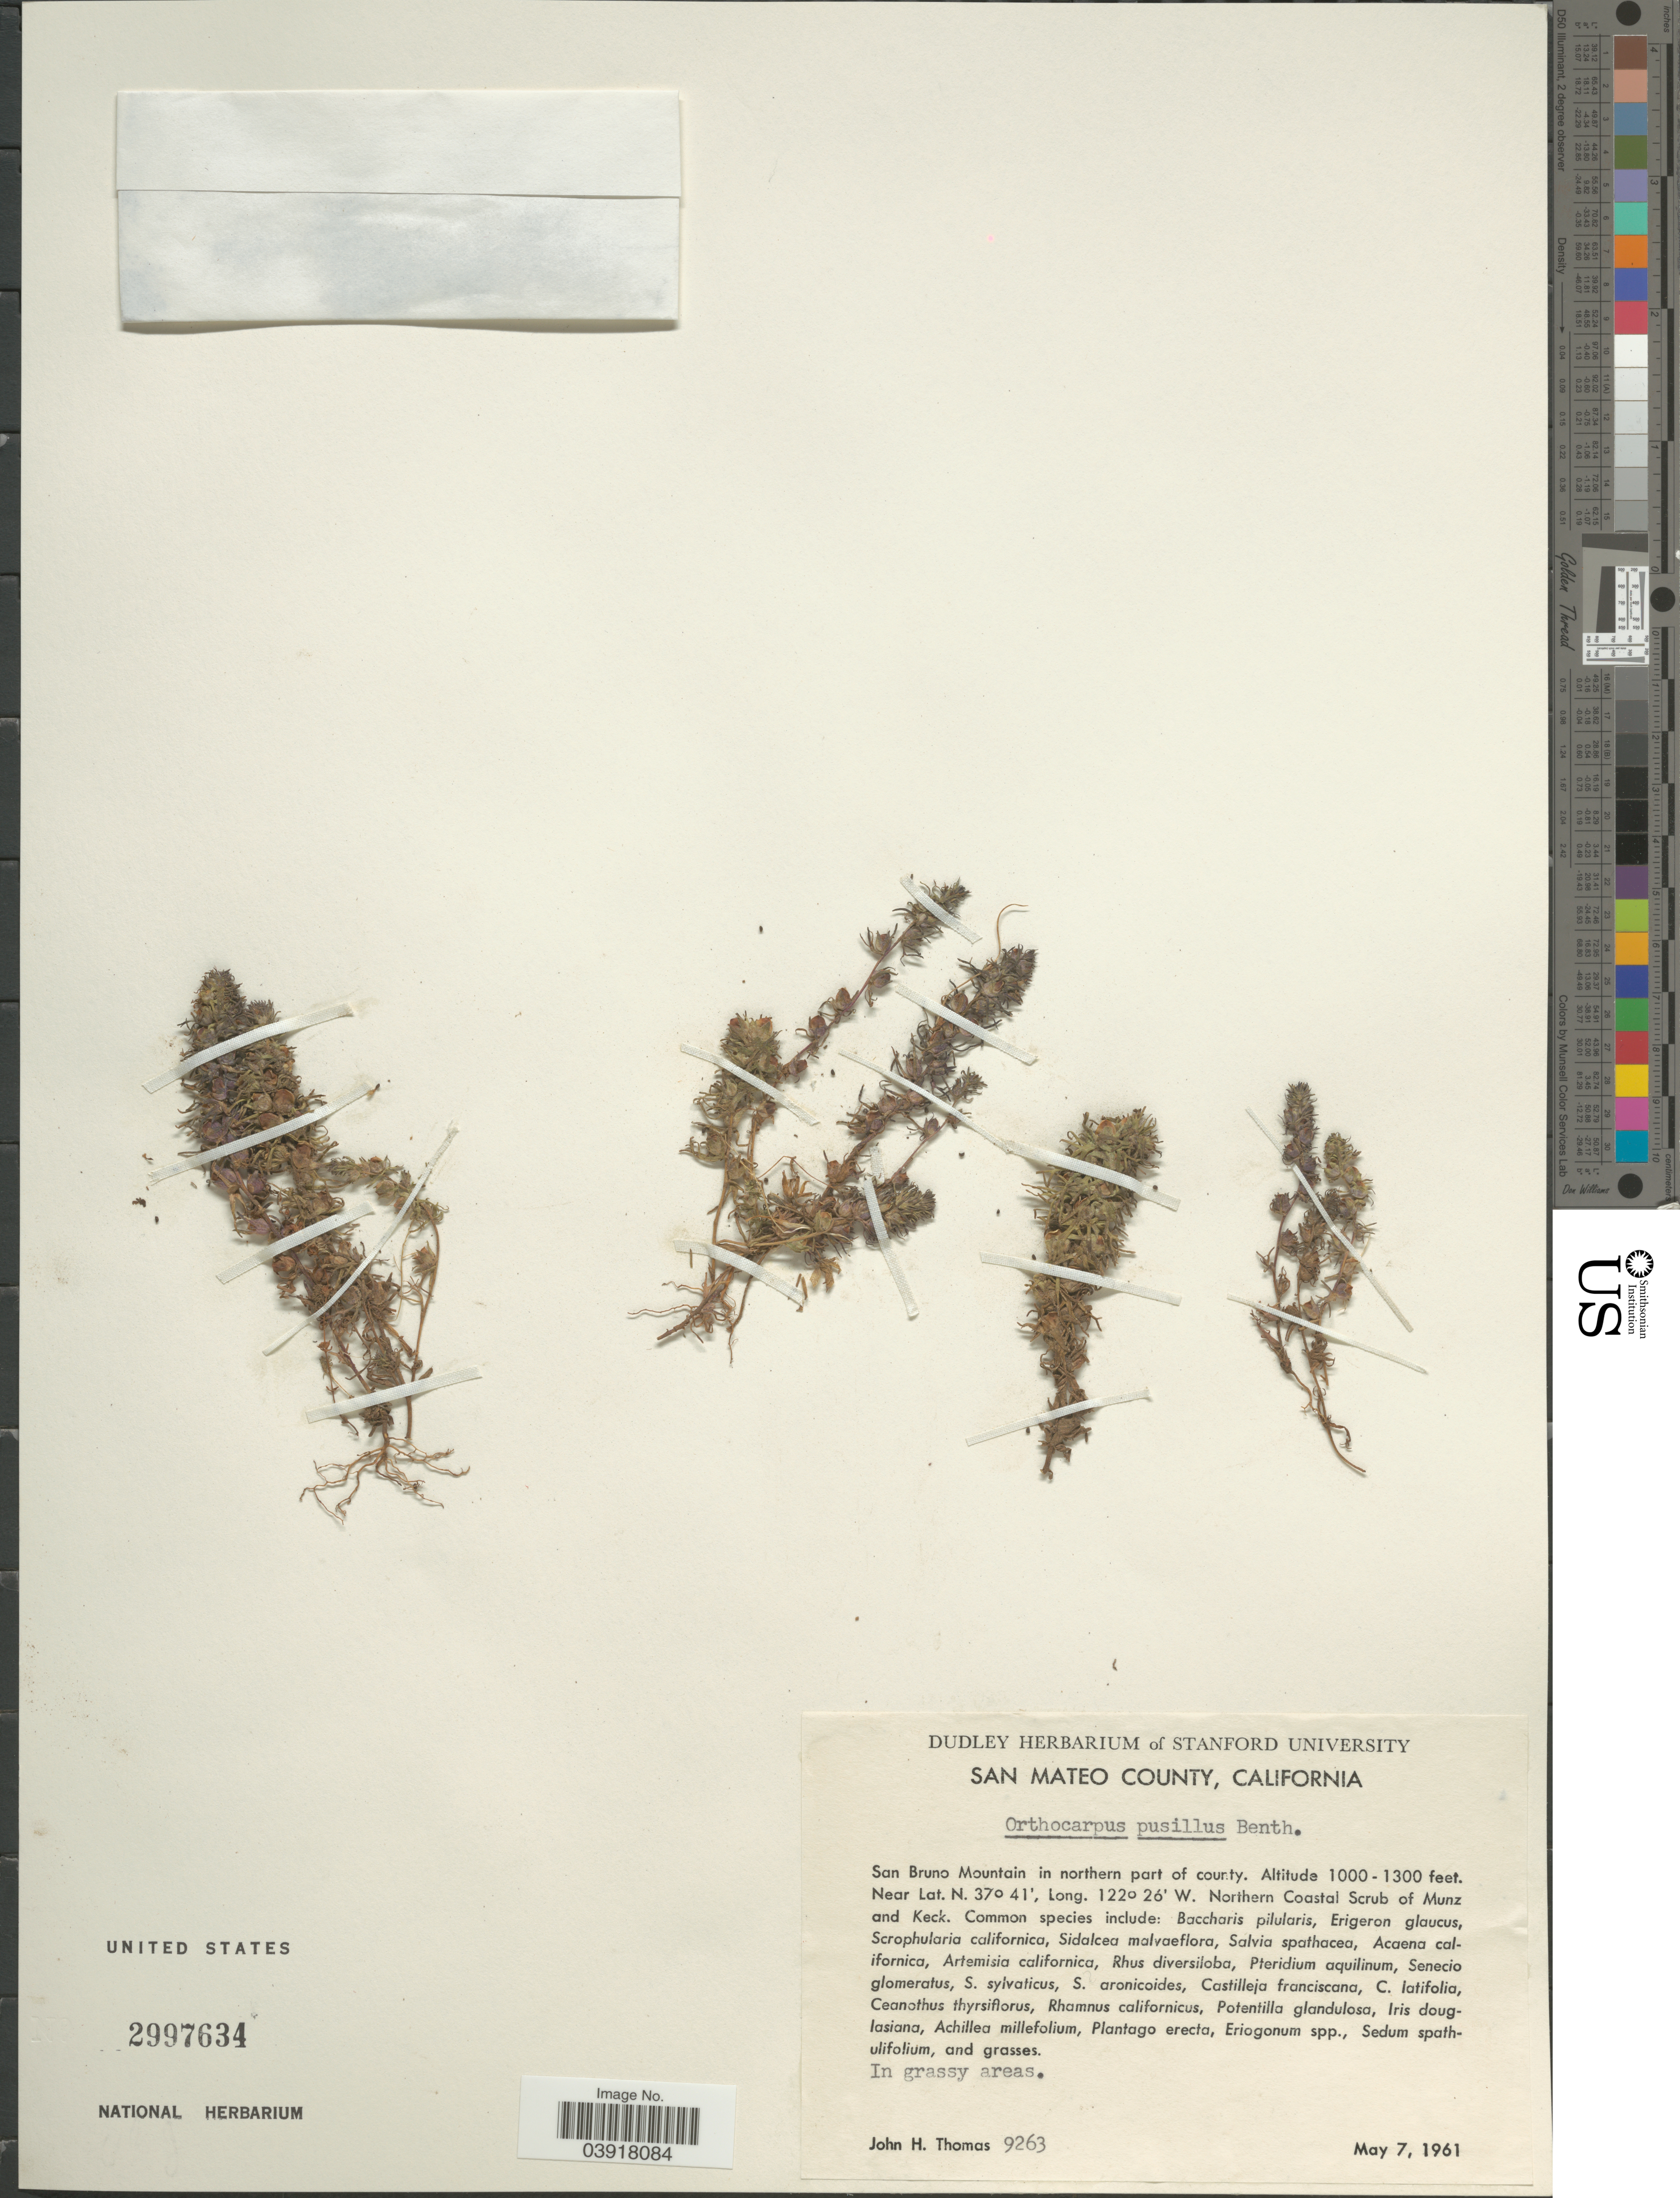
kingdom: Plantae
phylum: Tracheophyta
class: Magnoliopsida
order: Lamiales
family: Orobanchaceae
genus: Orthocarpus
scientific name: Orthocarpus pusillus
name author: Benth.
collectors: J. H. Thomas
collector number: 9263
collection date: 1961-05-07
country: United States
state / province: California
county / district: San Mateo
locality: San Mateo County. San Bruno Mountain in northern part of county. Northern Coastal Scrub of Munz and Keck.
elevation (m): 305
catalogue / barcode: US 2997634